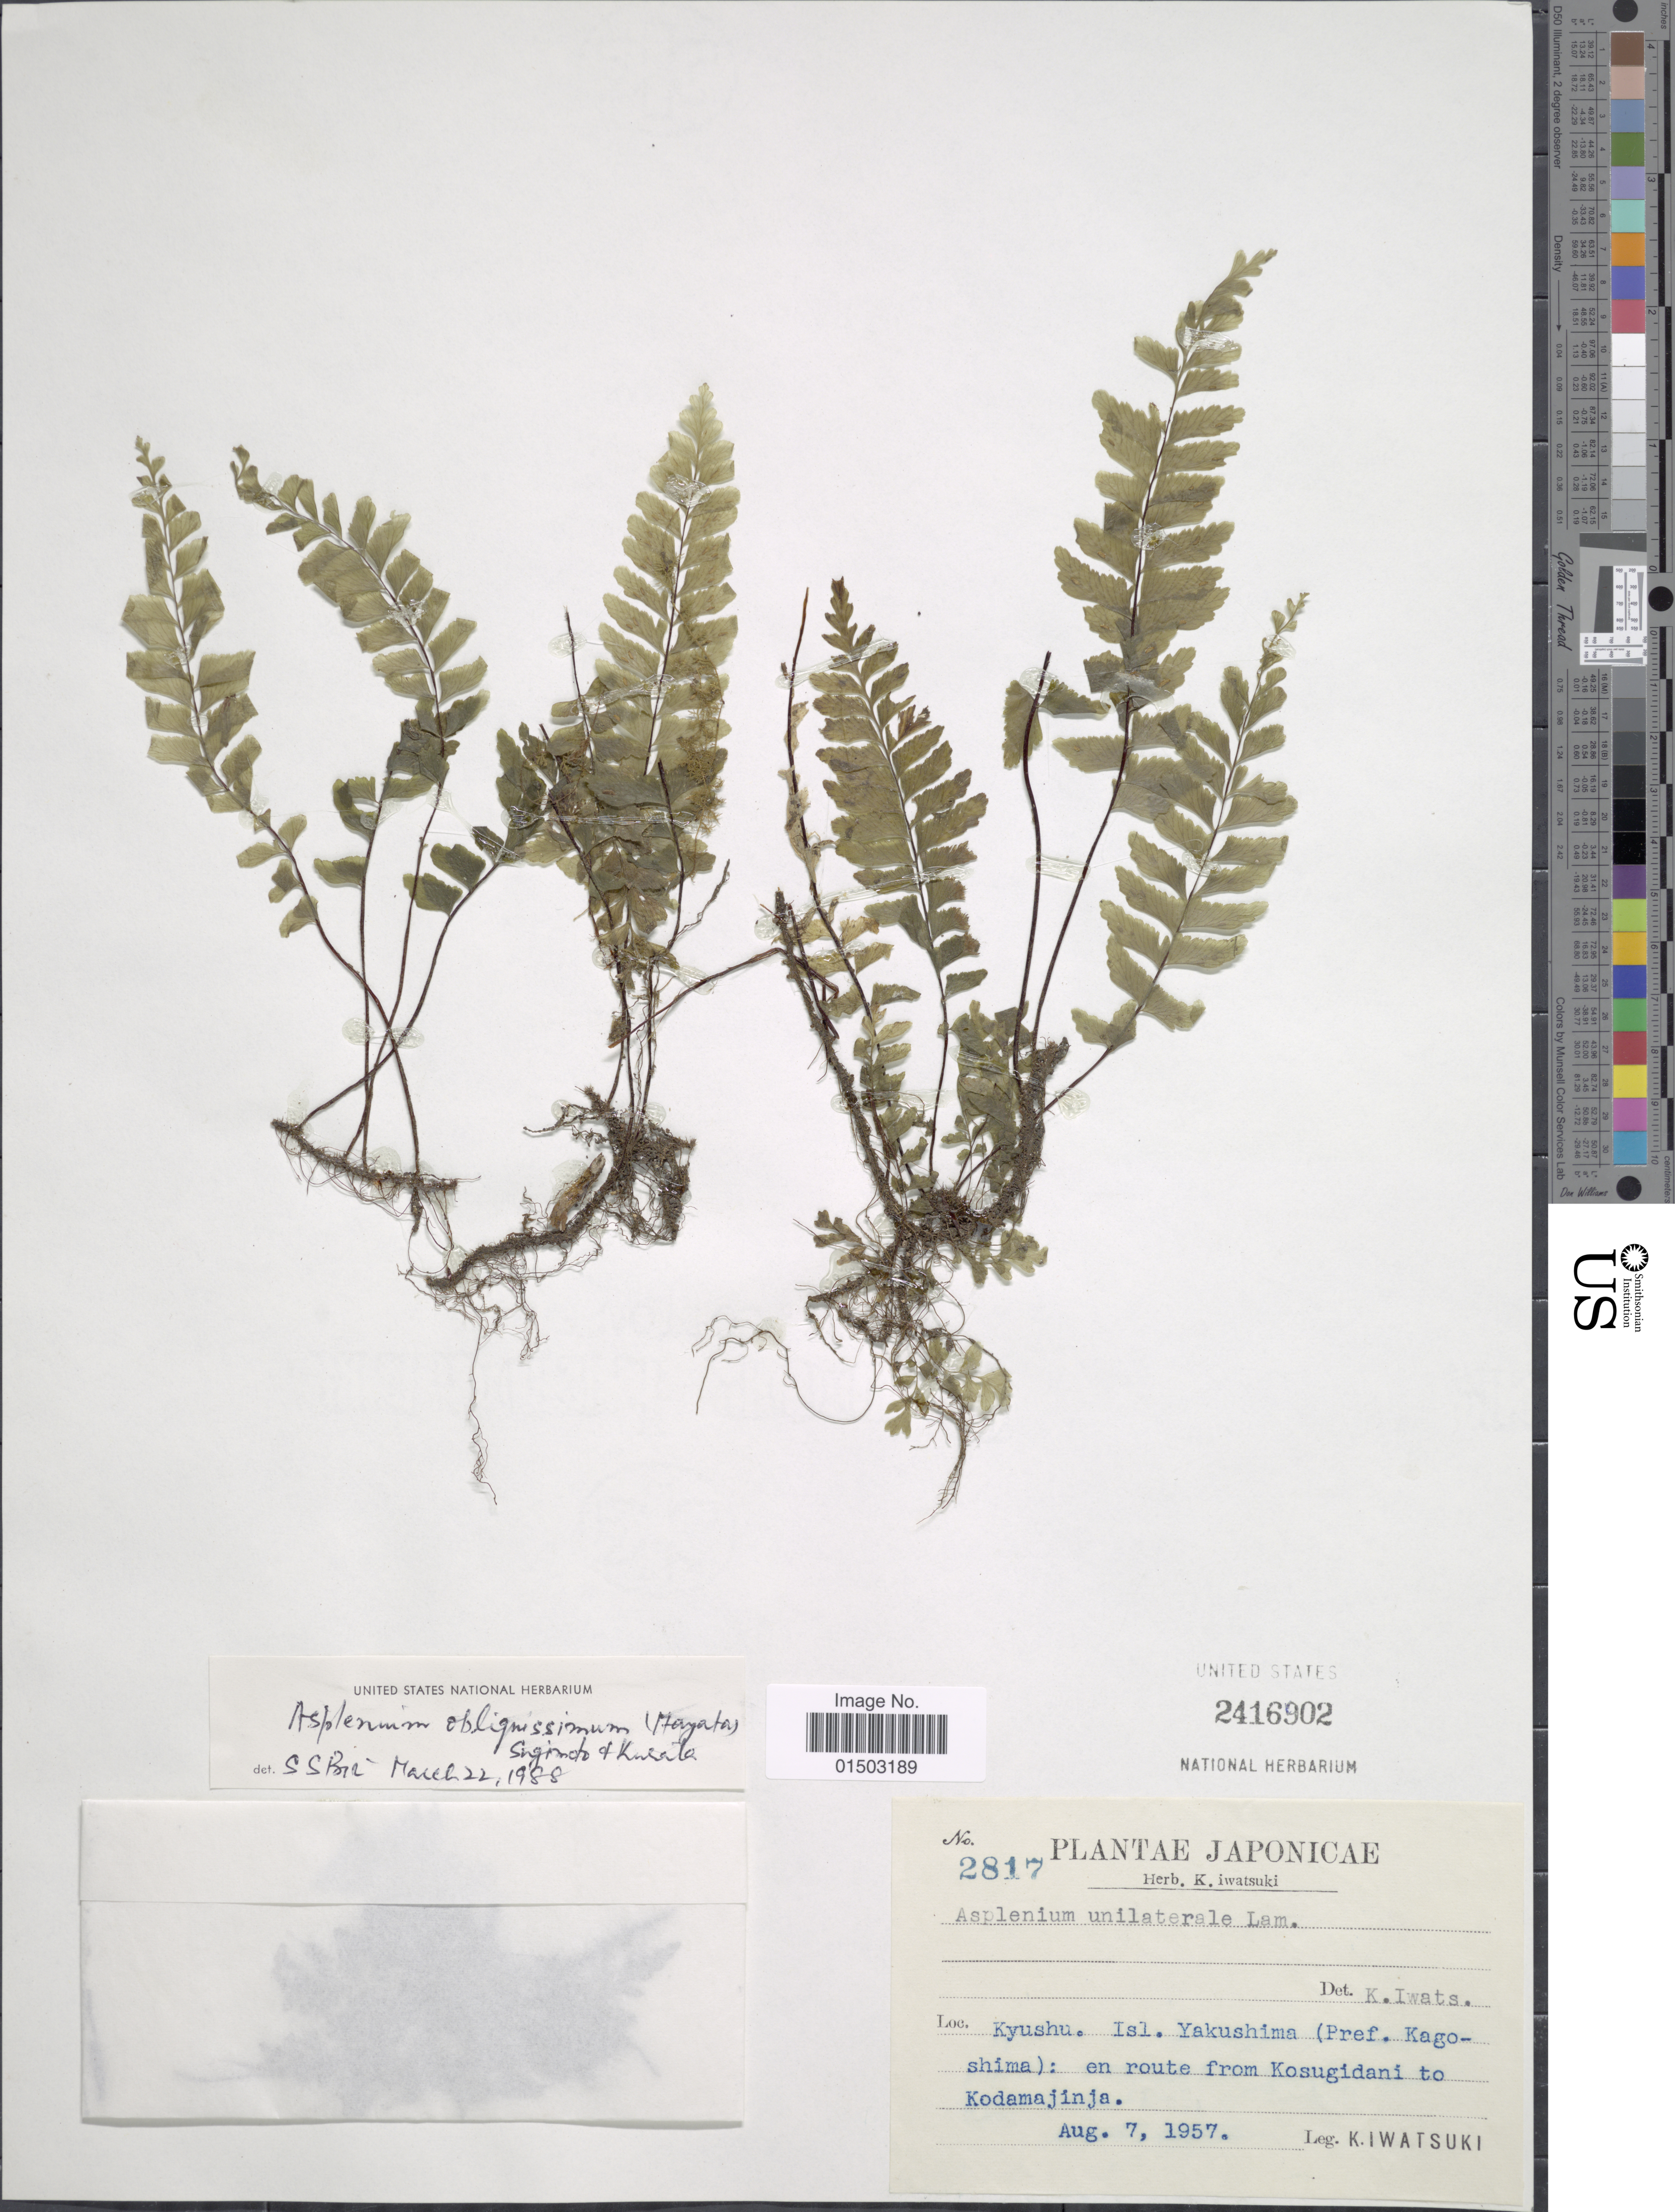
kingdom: Plantae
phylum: Tracheophyta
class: Polypodiopsida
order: Polypodiales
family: Aspleniaceae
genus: Hymenasplenium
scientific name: Hymenasplenium obliquissimum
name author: (Hayata) Sugim.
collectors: K. Iwatsuki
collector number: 2817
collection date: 1957-08-07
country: Japan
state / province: Kagosima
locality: Kyushu, Isl. Yakushima (Pref. Kagoshima): en route from Kosugidani to Kodamajinja.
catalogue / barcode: US 2416902